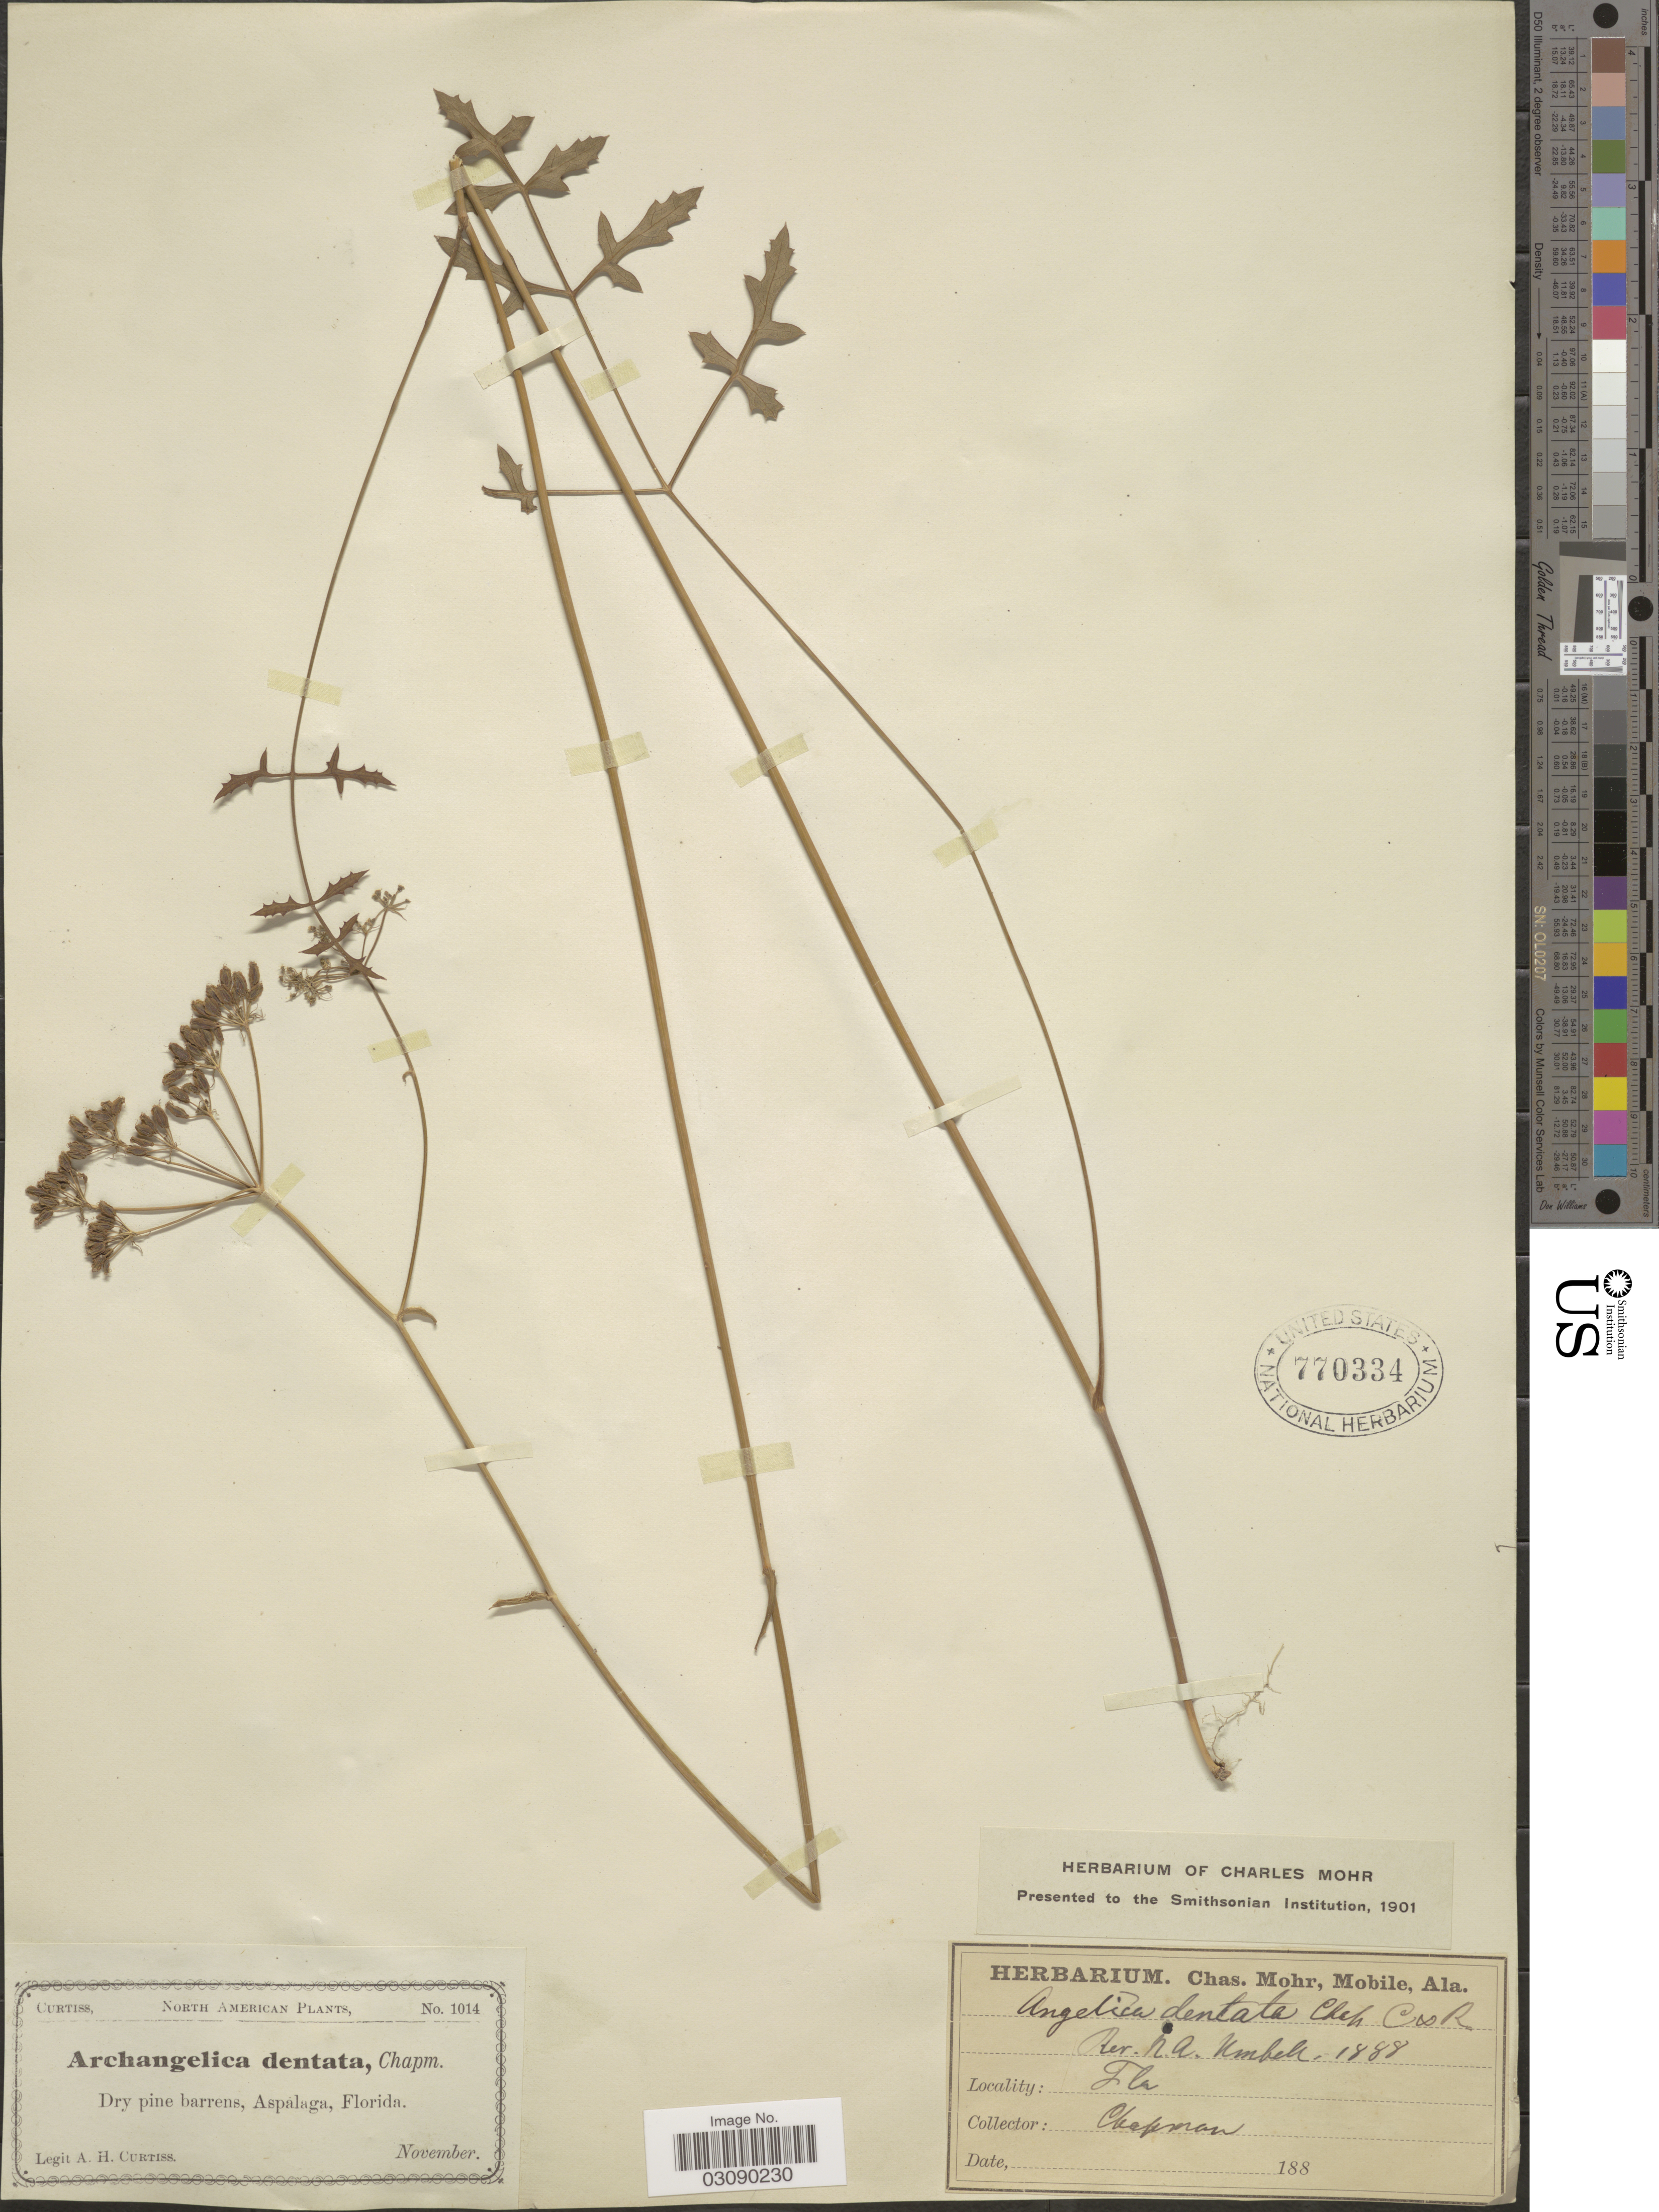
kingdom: Plantae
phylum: Tracheophyta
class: Magnoliopsida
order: Apiales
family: Apiaceae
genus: Angelica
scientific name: Angelica dentata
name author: (Chapm.) J.M. Coult. & Rose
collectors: A. H. Curtiss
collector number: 1014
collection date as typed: November 188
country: United States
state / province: Florida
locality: Aspalaga.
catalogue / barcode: US 770334